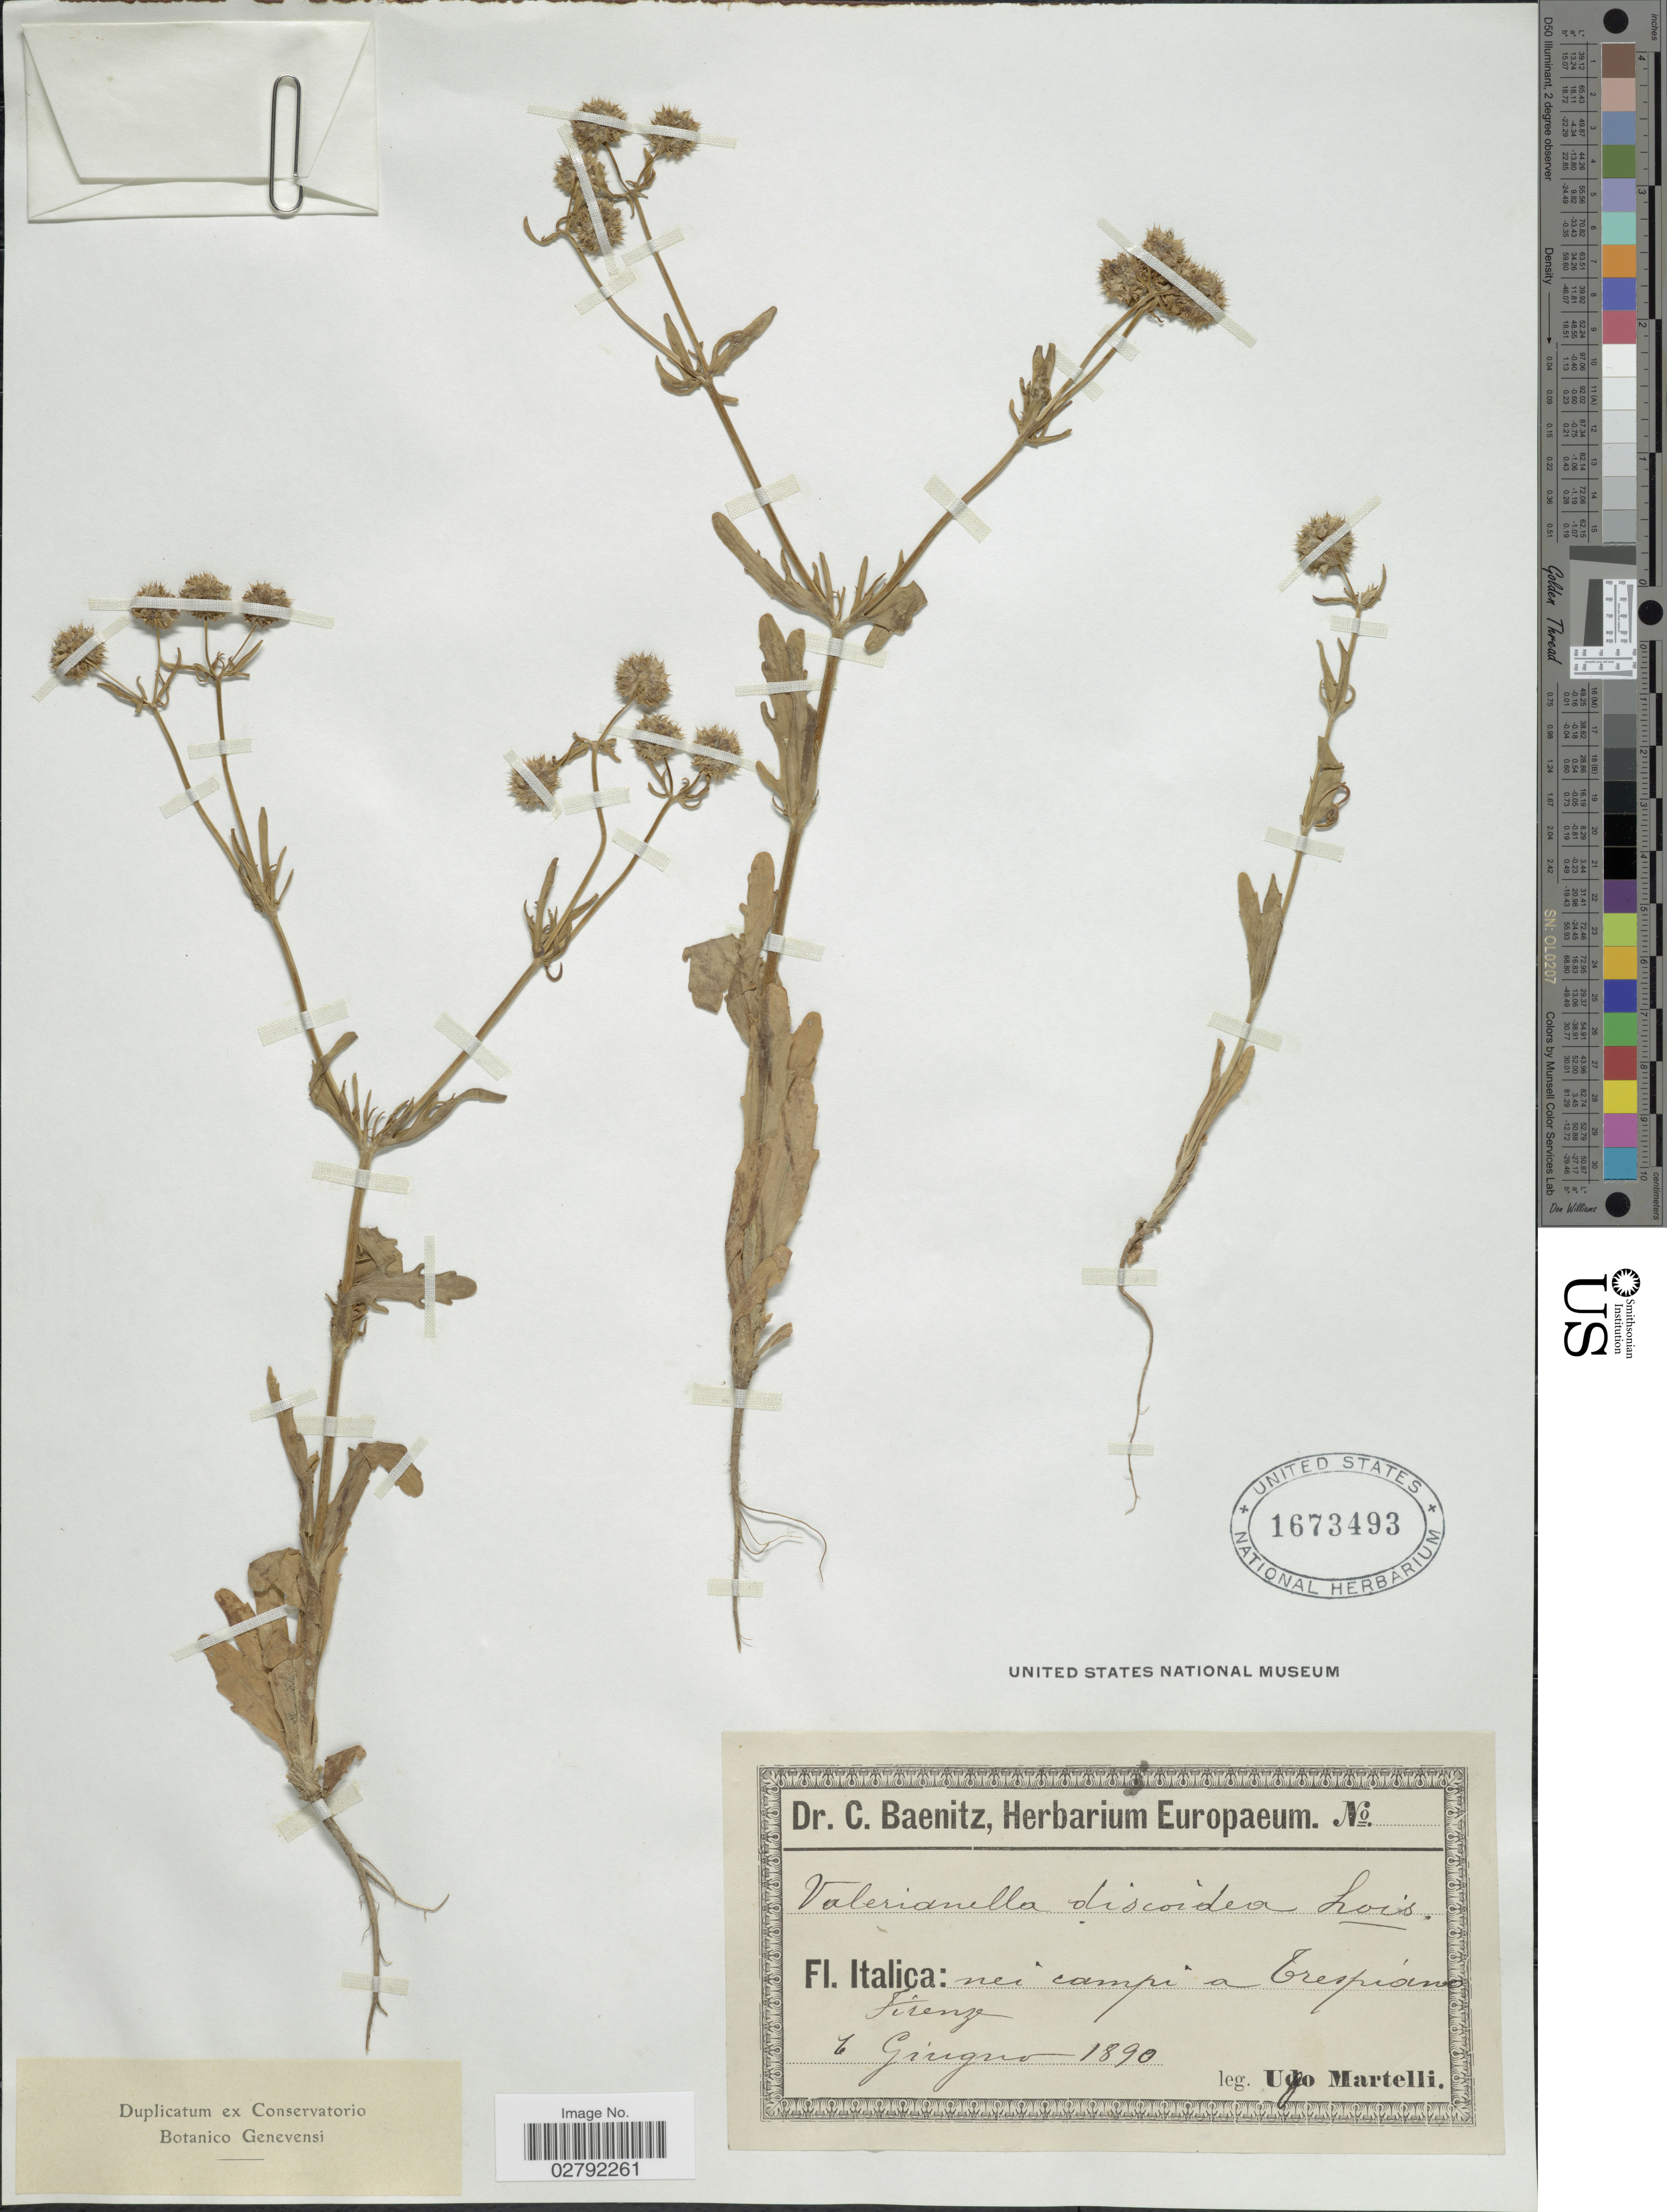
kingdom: Plantae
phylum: Tracheophyta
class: Magnoliopsida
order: Dipsacales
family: Caprifoliaceae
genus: Valerianella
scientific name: Valerianella discoidea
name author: (L.) Loisel.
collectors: U. Martelli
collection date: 1890-06-06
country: Italy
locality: Nei campi a Trespiano Firenze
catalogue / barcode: US 1673493